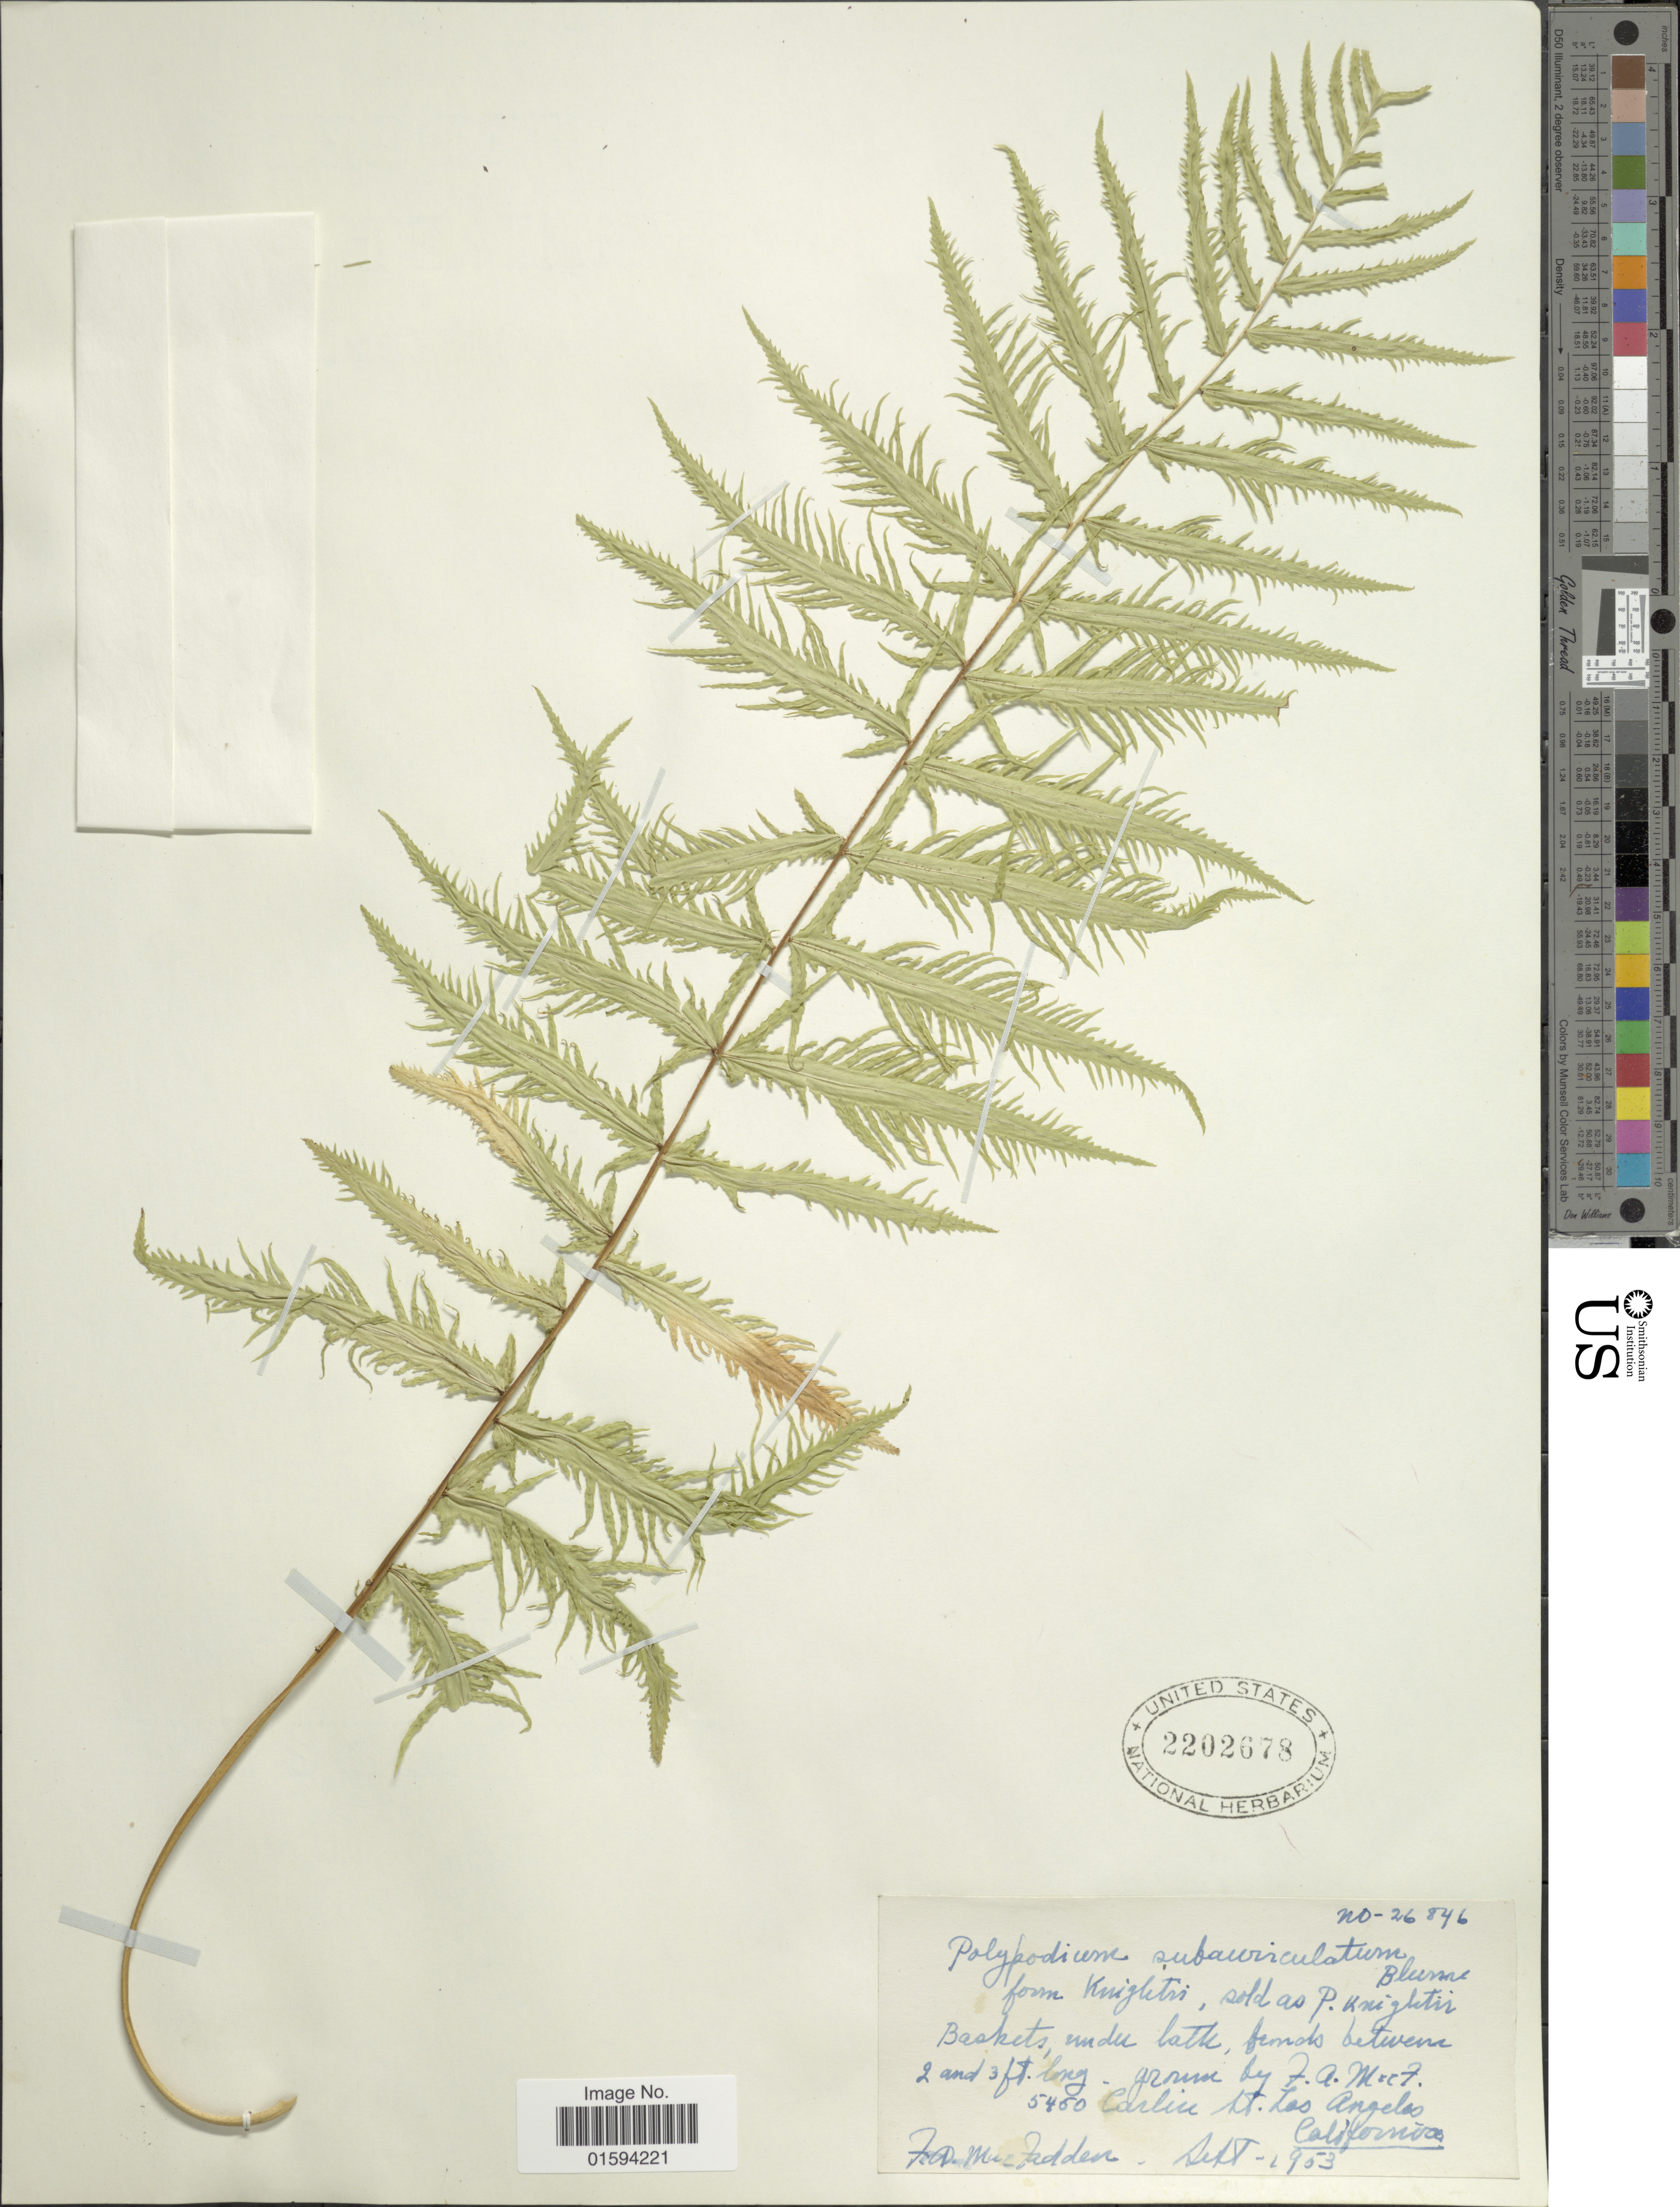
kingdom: Plantae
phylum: Tracheophyta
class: Polypodiopsida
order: Polypodiales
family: Polypodiaceae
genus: Polypodium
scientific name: Polypodium subauriculatum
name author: Blume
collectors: F. MacFadden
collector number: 26846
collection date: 1953-09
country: United States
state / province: California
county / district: Los Angeles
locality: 5450 Carlin St. Los Angeles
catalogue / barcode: US 2202678